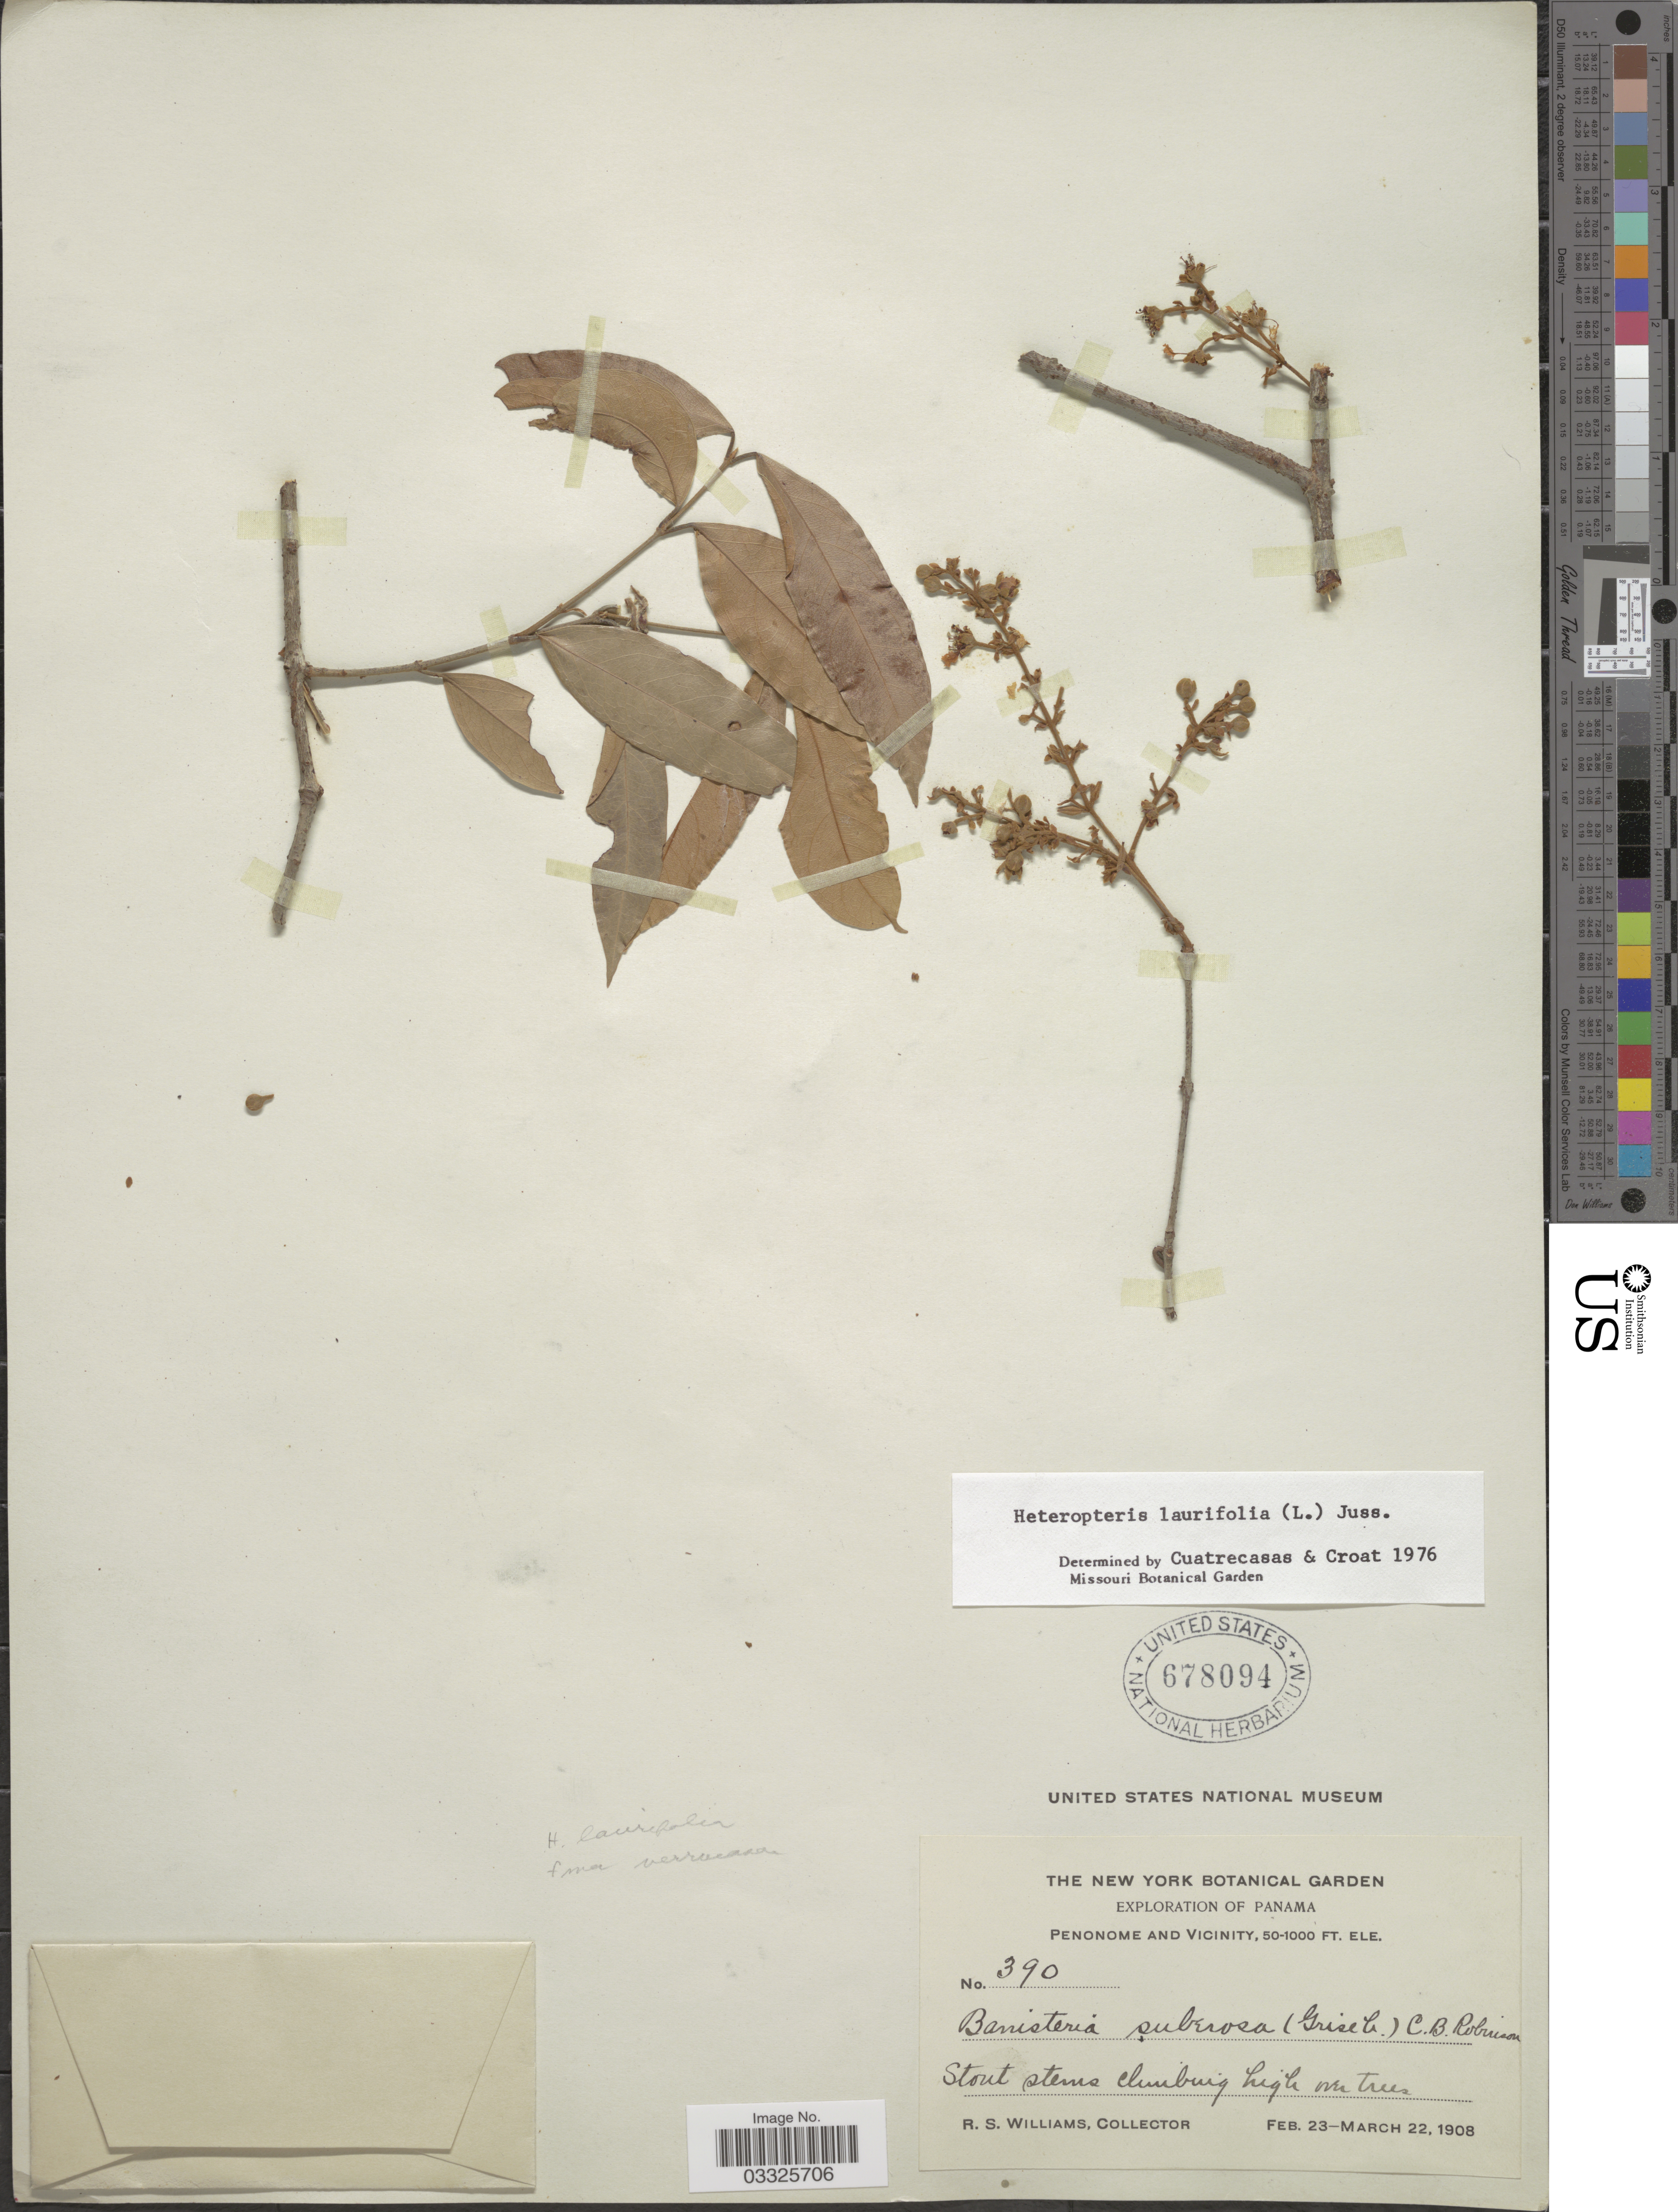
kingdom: Plantae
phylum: Tracheophyta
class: Magnoliopsida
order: Malpighiales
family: Malpighiaceae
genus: Heteropterys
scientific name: Heteropterys laurifolia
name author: (L.) A. Juss.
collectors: R. S. Williams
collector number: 390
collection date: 1908-02-23/1908-03-22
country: Panama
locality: Penonome and vicinity.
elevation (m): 15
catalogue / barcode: US 678094